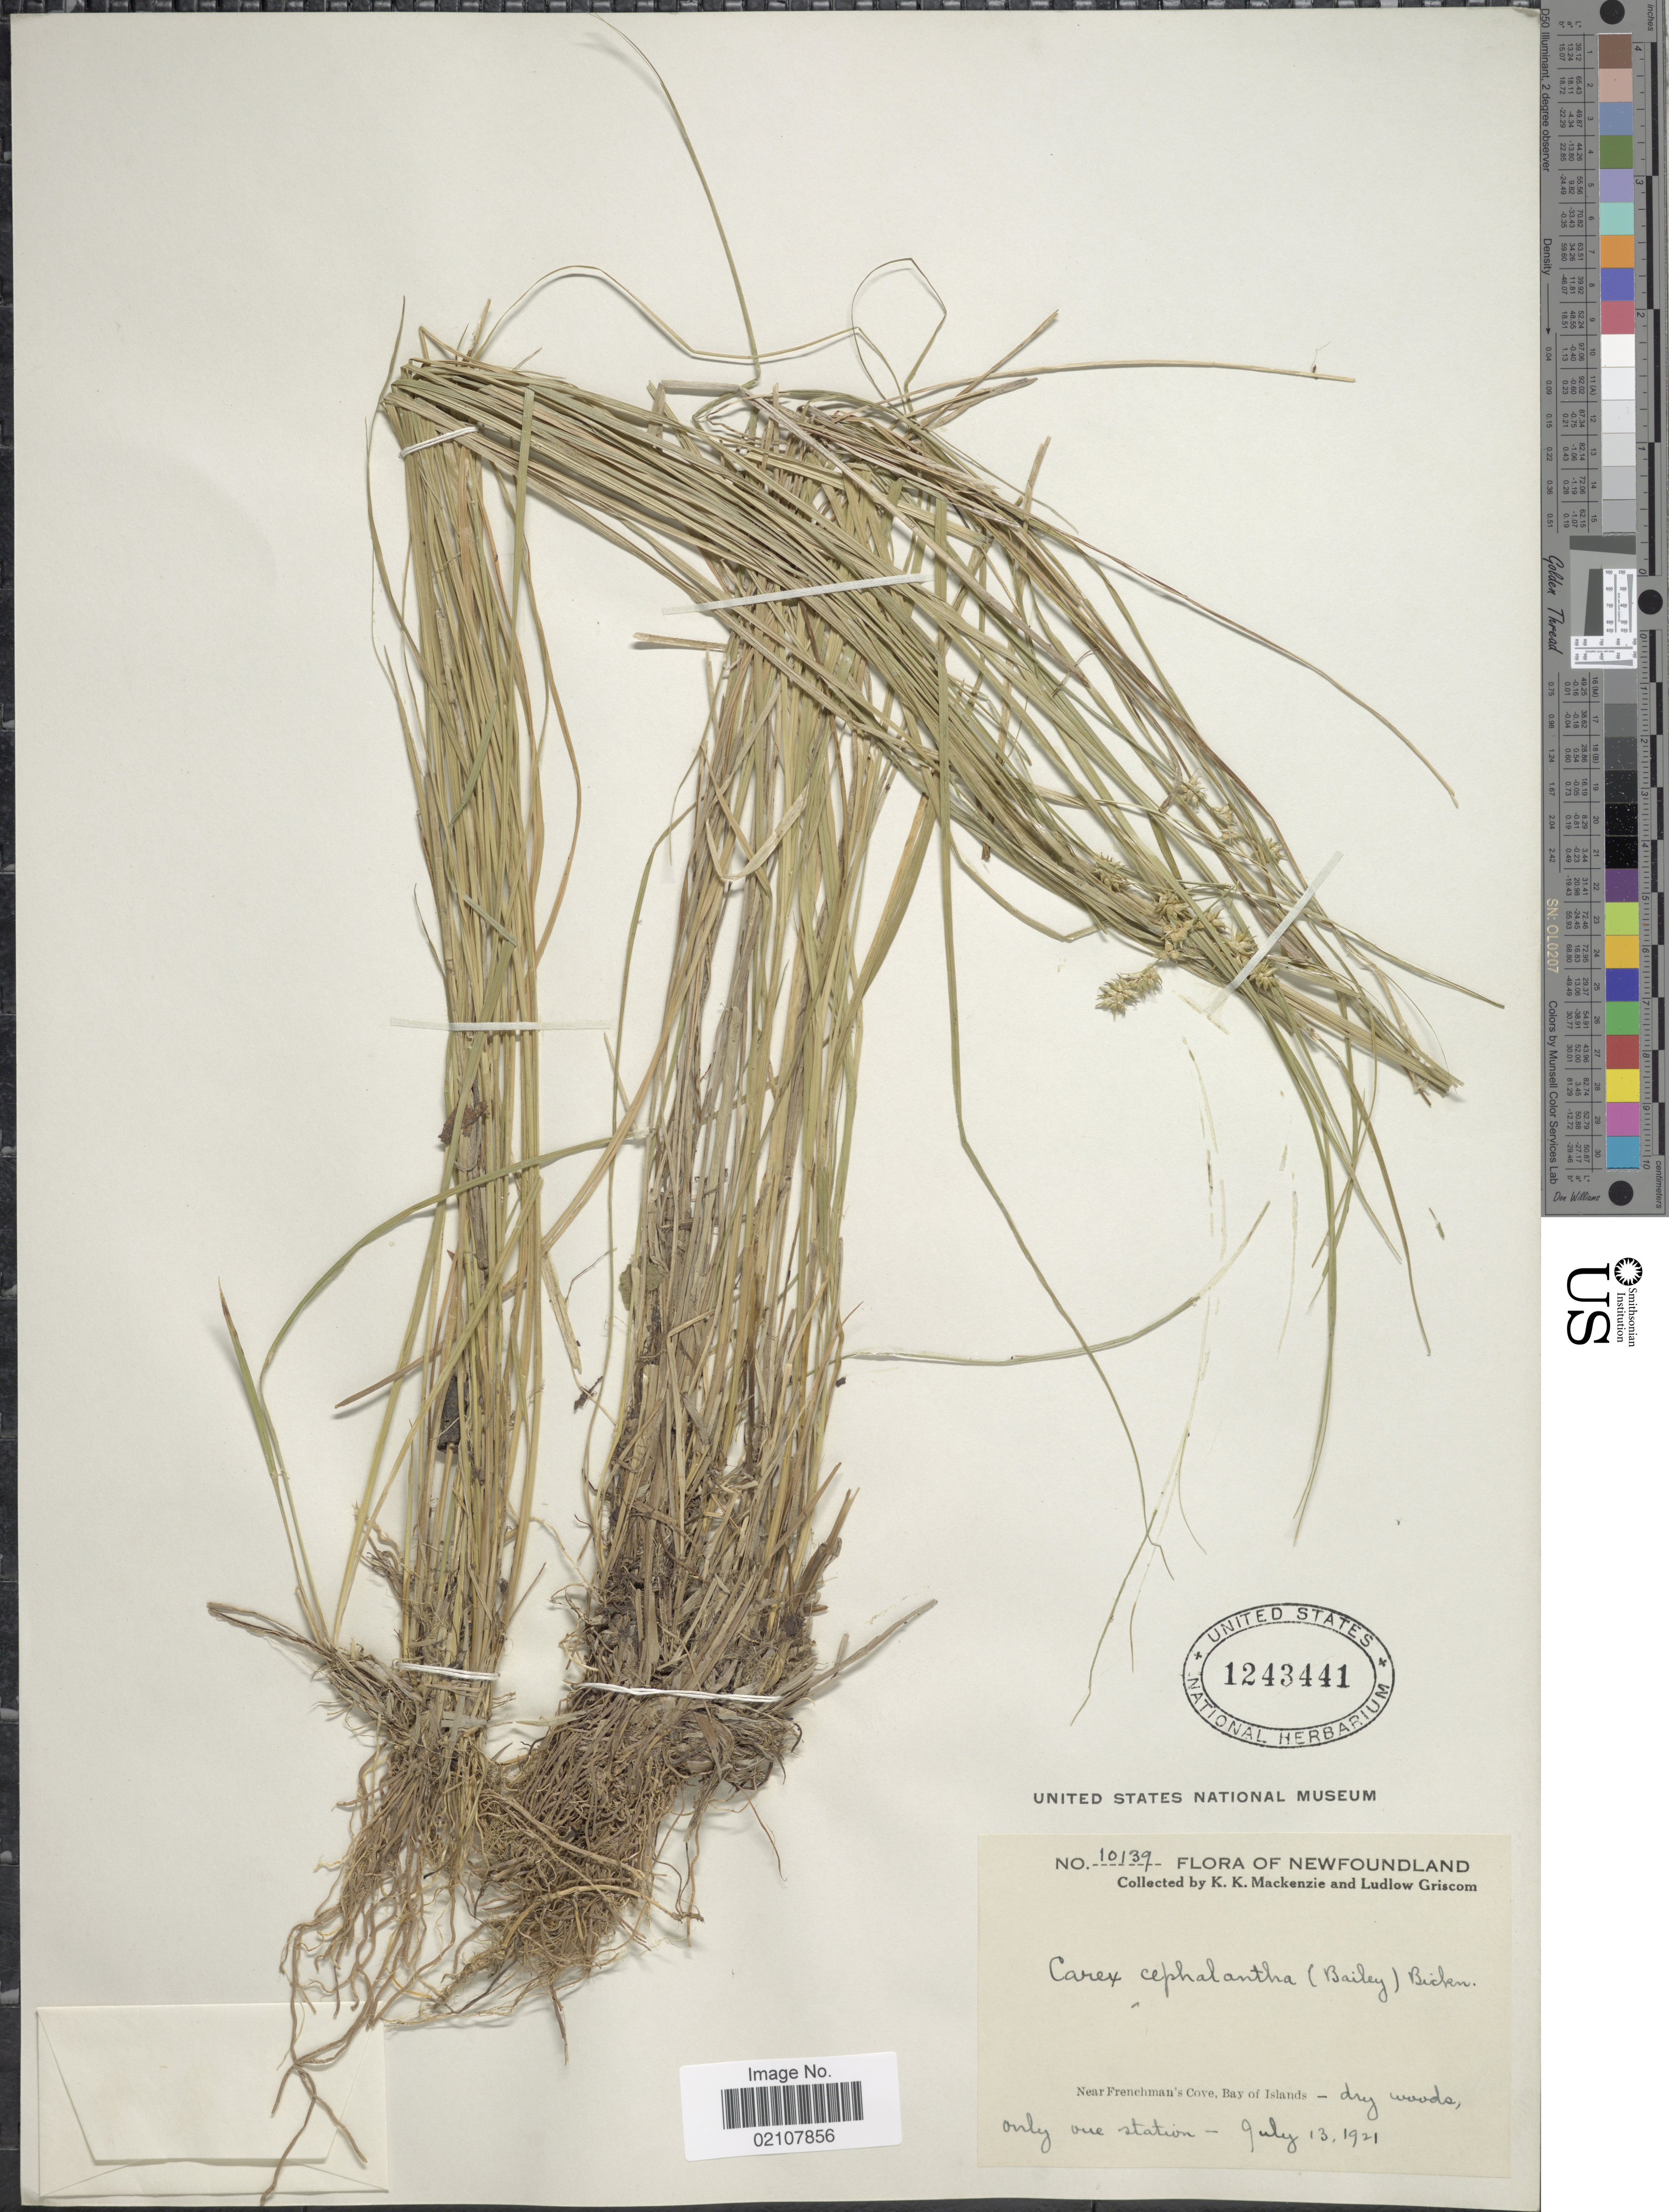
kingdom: Plantae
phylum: Tracheophyta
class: Liliopsida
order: Poales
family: Cyperaceae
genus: Carex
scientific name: Carex echinata subsp. echinata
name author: Murray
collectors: K. K. Mackenzie & L. Griscom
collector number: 10139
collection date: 1921-07-13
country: Canada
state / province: Newfoundland and Labrador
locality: Near Frenchman's Cove, Bay of Islands - only one station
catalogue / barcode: US 1243441